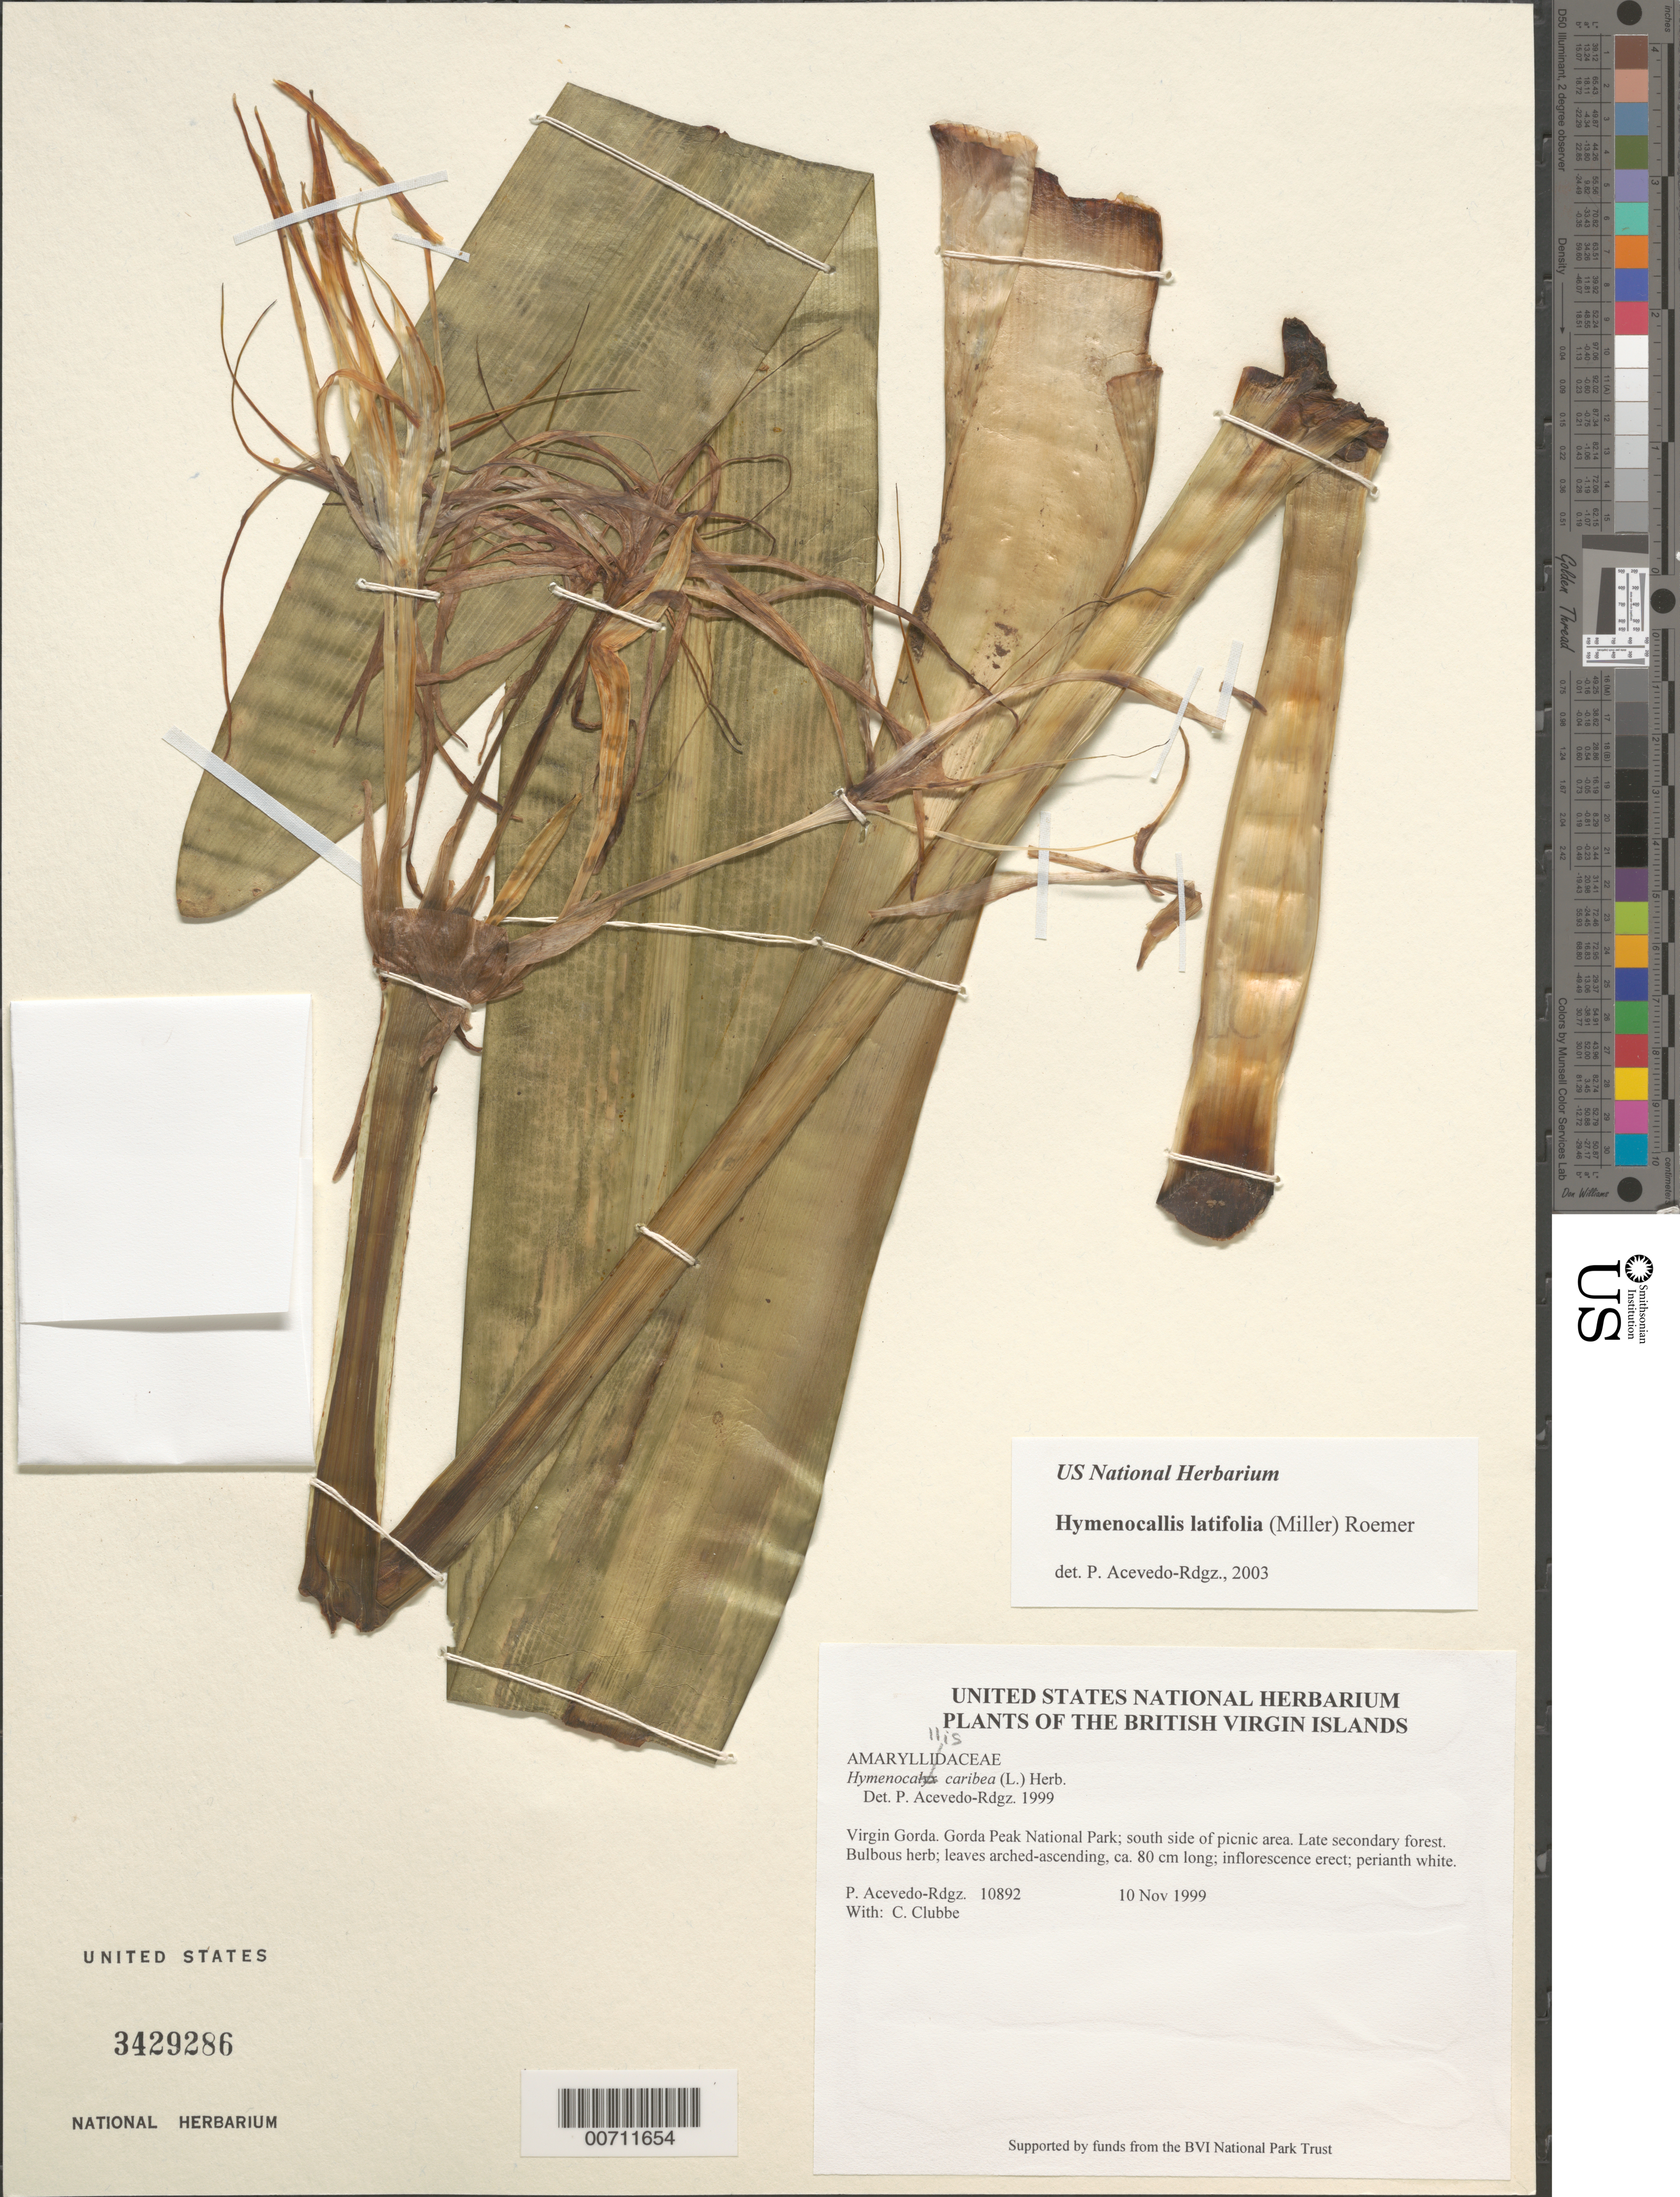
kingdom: Plantae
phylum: Tracheophyta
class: Liliopsida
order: Asparagales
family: Amaryllidaceae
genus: Hymenocallis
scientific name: Hymenocallis latifolia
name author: (Mill.) M. Roem.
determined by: Acevedo-Rodríguez, P., (BOT), Smithsonian Institution - National Museum of Natural History (UNITED STATES)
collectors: P. Acevedo-Rodr., C. Clubbe, M. Gillman & C. Hankamer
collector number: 10892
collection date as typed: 10 Nov 1999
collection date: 1999-11-10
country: British Virgin Islands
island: Virgin Gorda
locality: Gorda Peak National Park; south side of picnic area.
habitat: Late secondary forest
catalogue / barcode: US 3429286